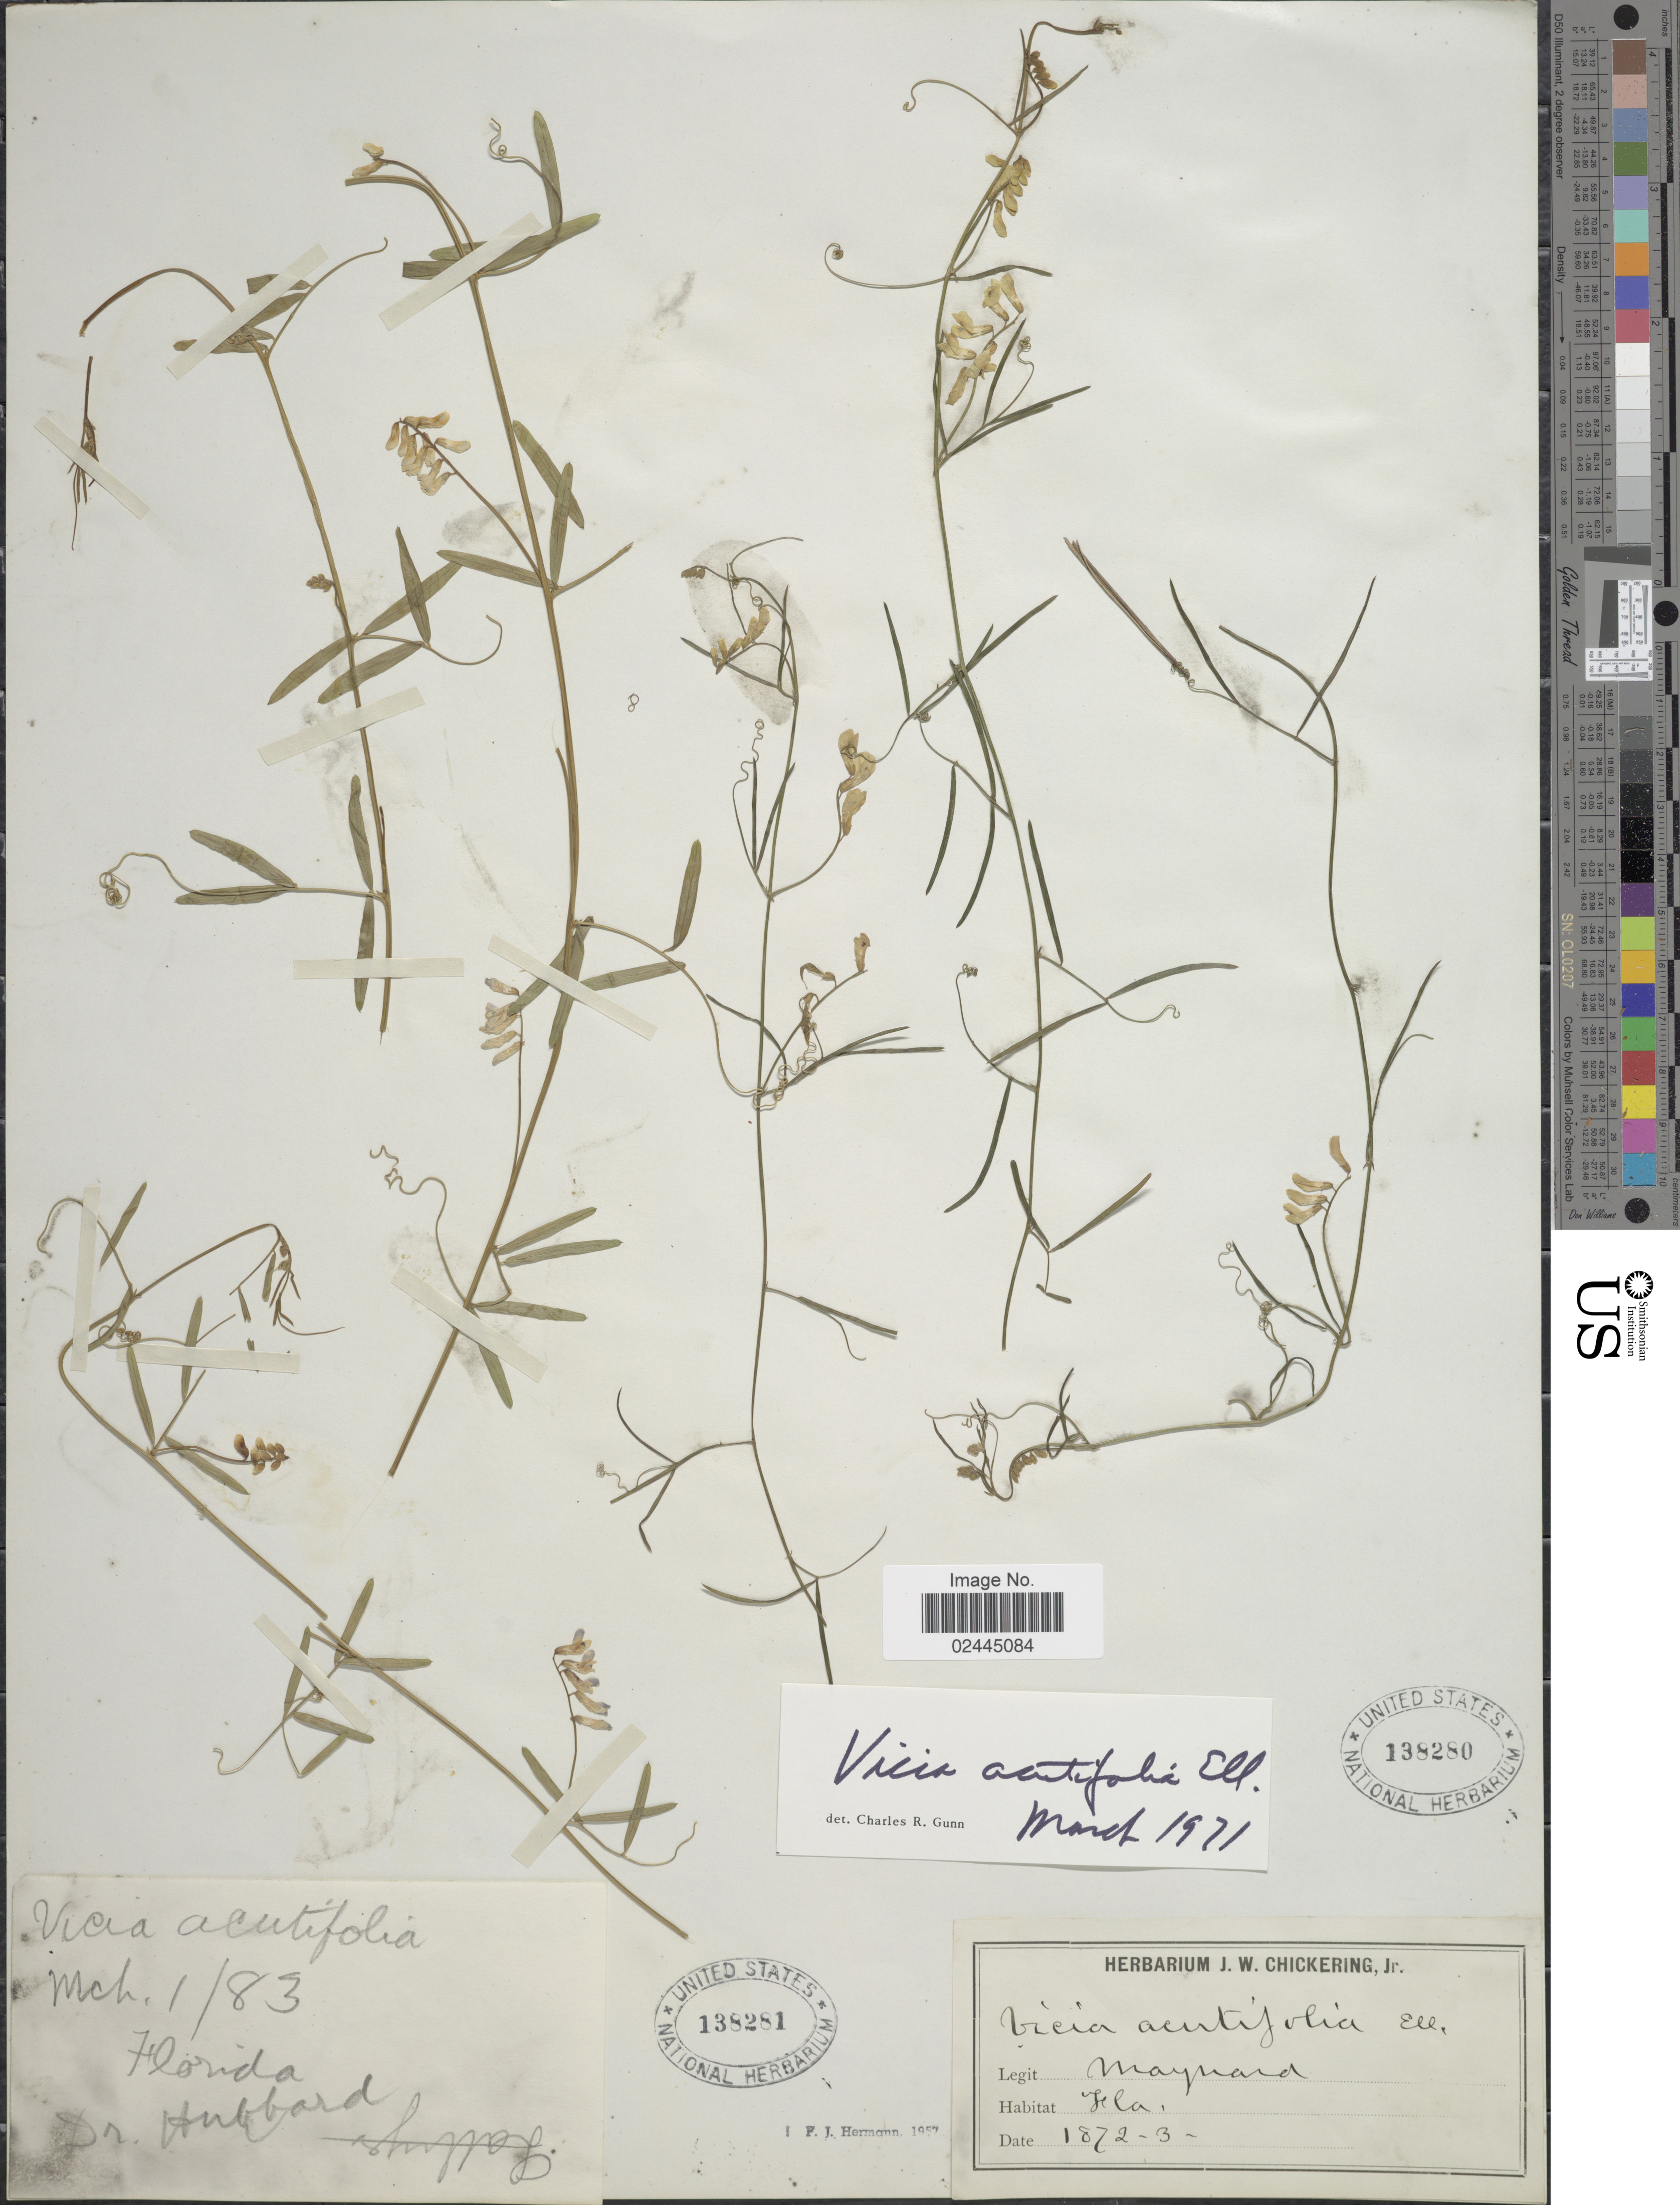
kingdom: Plantae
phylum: Tracheophyta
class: Magnoliopsida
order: Fabales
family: Fabaceae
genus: Vicia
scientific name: Vicia acutifolia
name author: Elliott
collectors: ex herb. J.W. Chickering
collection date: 1872-03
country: United States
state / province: Florida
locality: Fla. Maynard.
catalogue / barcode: US 138281-2